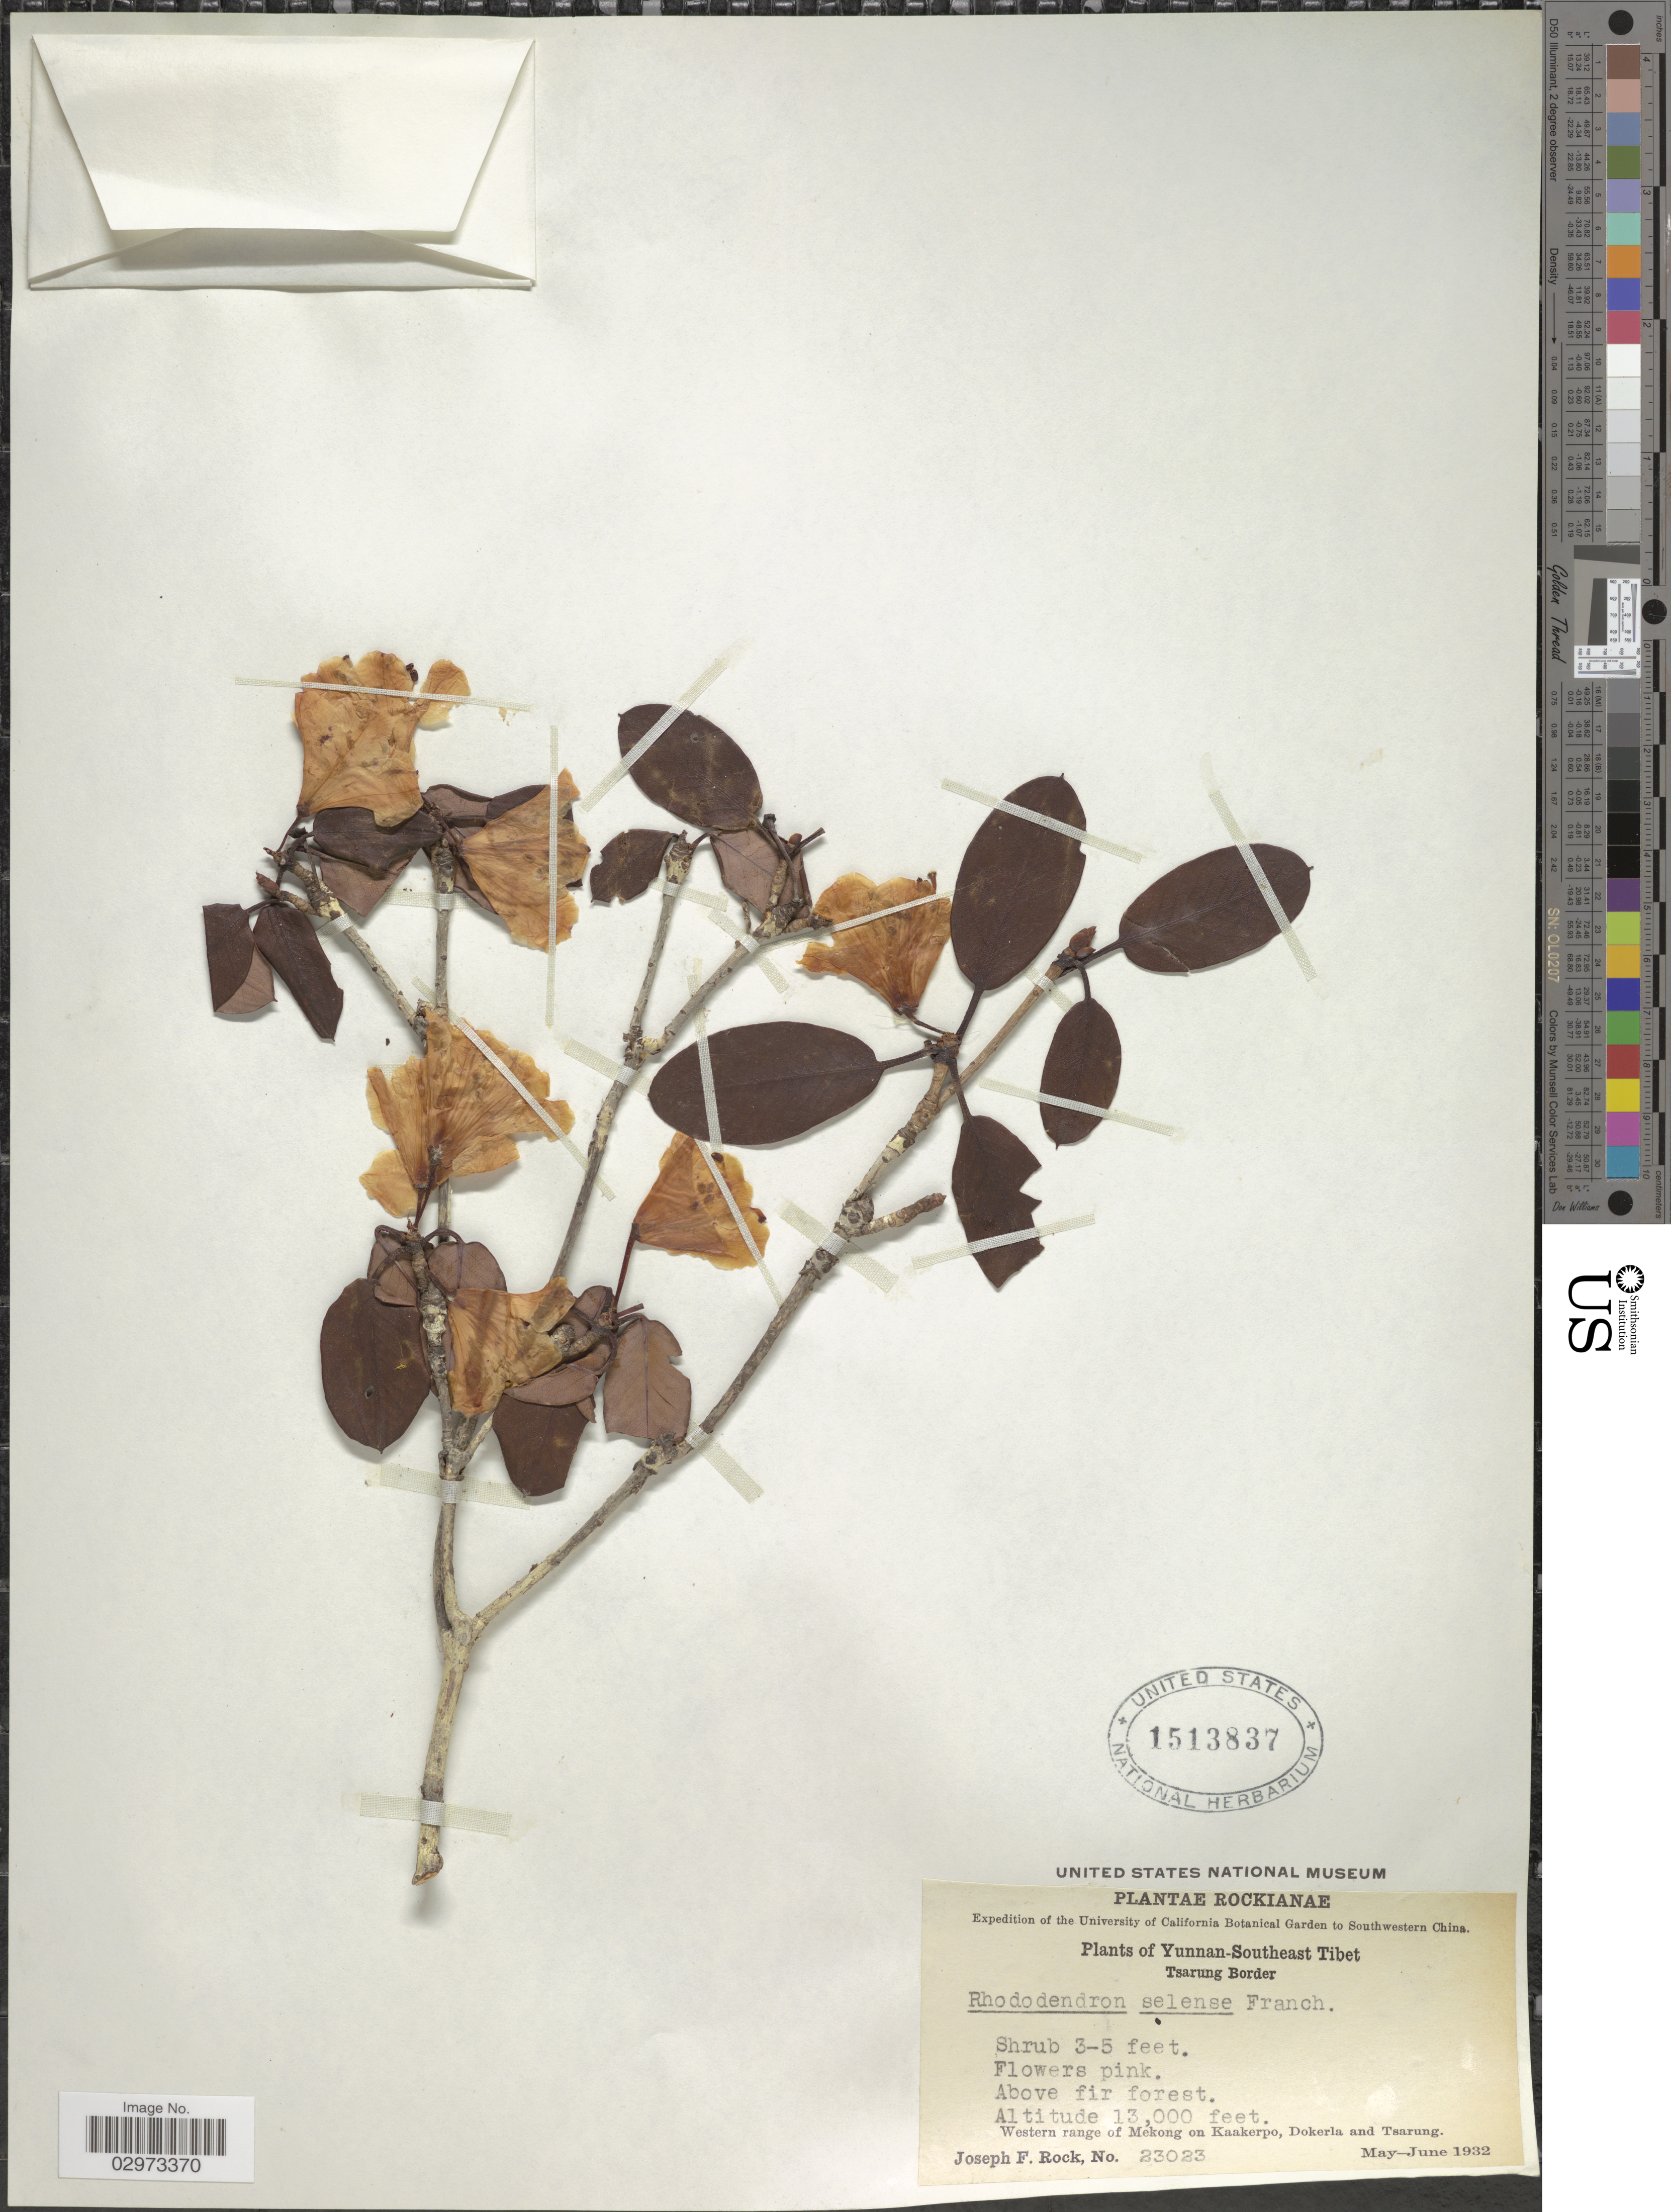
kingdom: Plantae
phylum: Tracheophyta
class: Magnoliopsida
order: Ericales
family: Ericaceae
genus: Rhododendron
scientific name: Rhododendron selense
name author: Franch.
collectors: J. F. Rock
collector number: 23023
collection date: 1932-05/1932-06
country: China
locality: Yunnan-Southeast Tibet. Tsarung Border. Above fir forest. Western range of Mekong on Kaakerpo, Dokerla and Tsarung.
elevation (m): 3962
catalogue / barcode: US 1513837